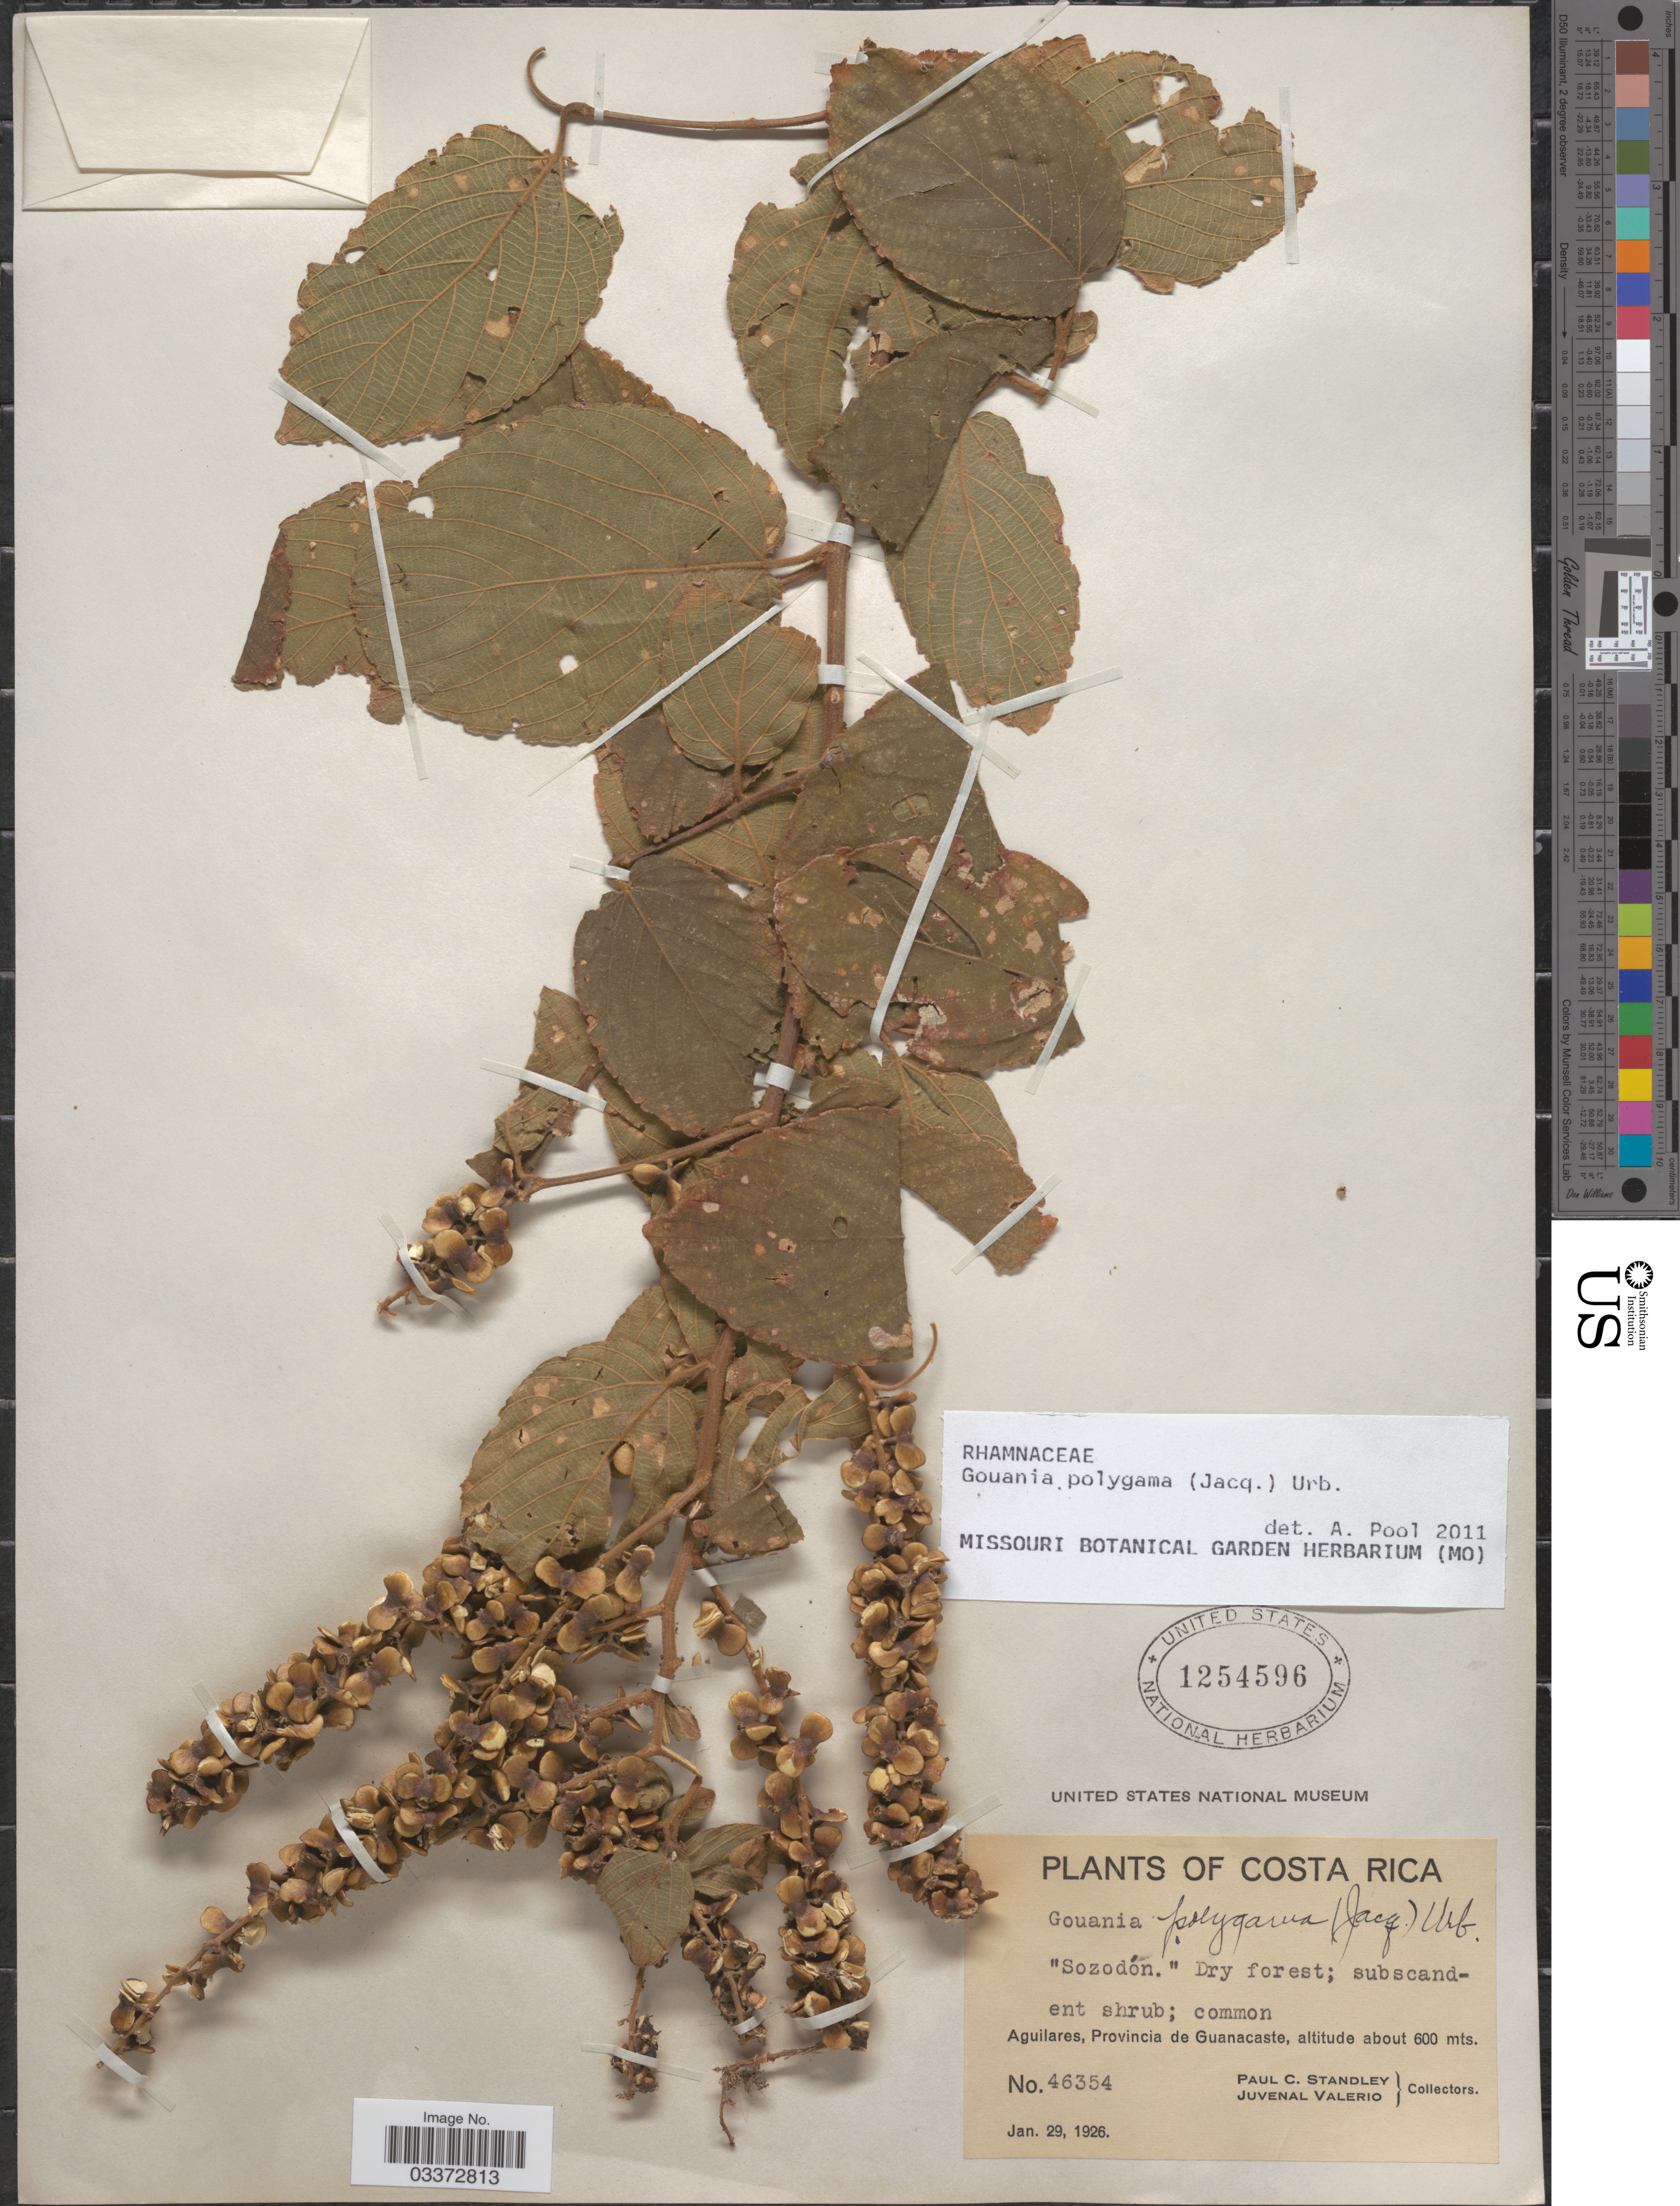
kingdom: Plantae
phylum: Tracheophyta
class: Magnoliopsida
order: Rosales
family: Rhamnaceae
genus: Gouania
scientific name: Gouania polygama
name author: (Jacq.) Urb.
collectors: P. C. Standley & J. Valerio R.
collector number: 46354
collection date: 1926-01-29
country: Costa Rica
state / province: Guanacaste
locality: Aguilares.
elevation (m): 600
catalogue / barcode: US 1254596